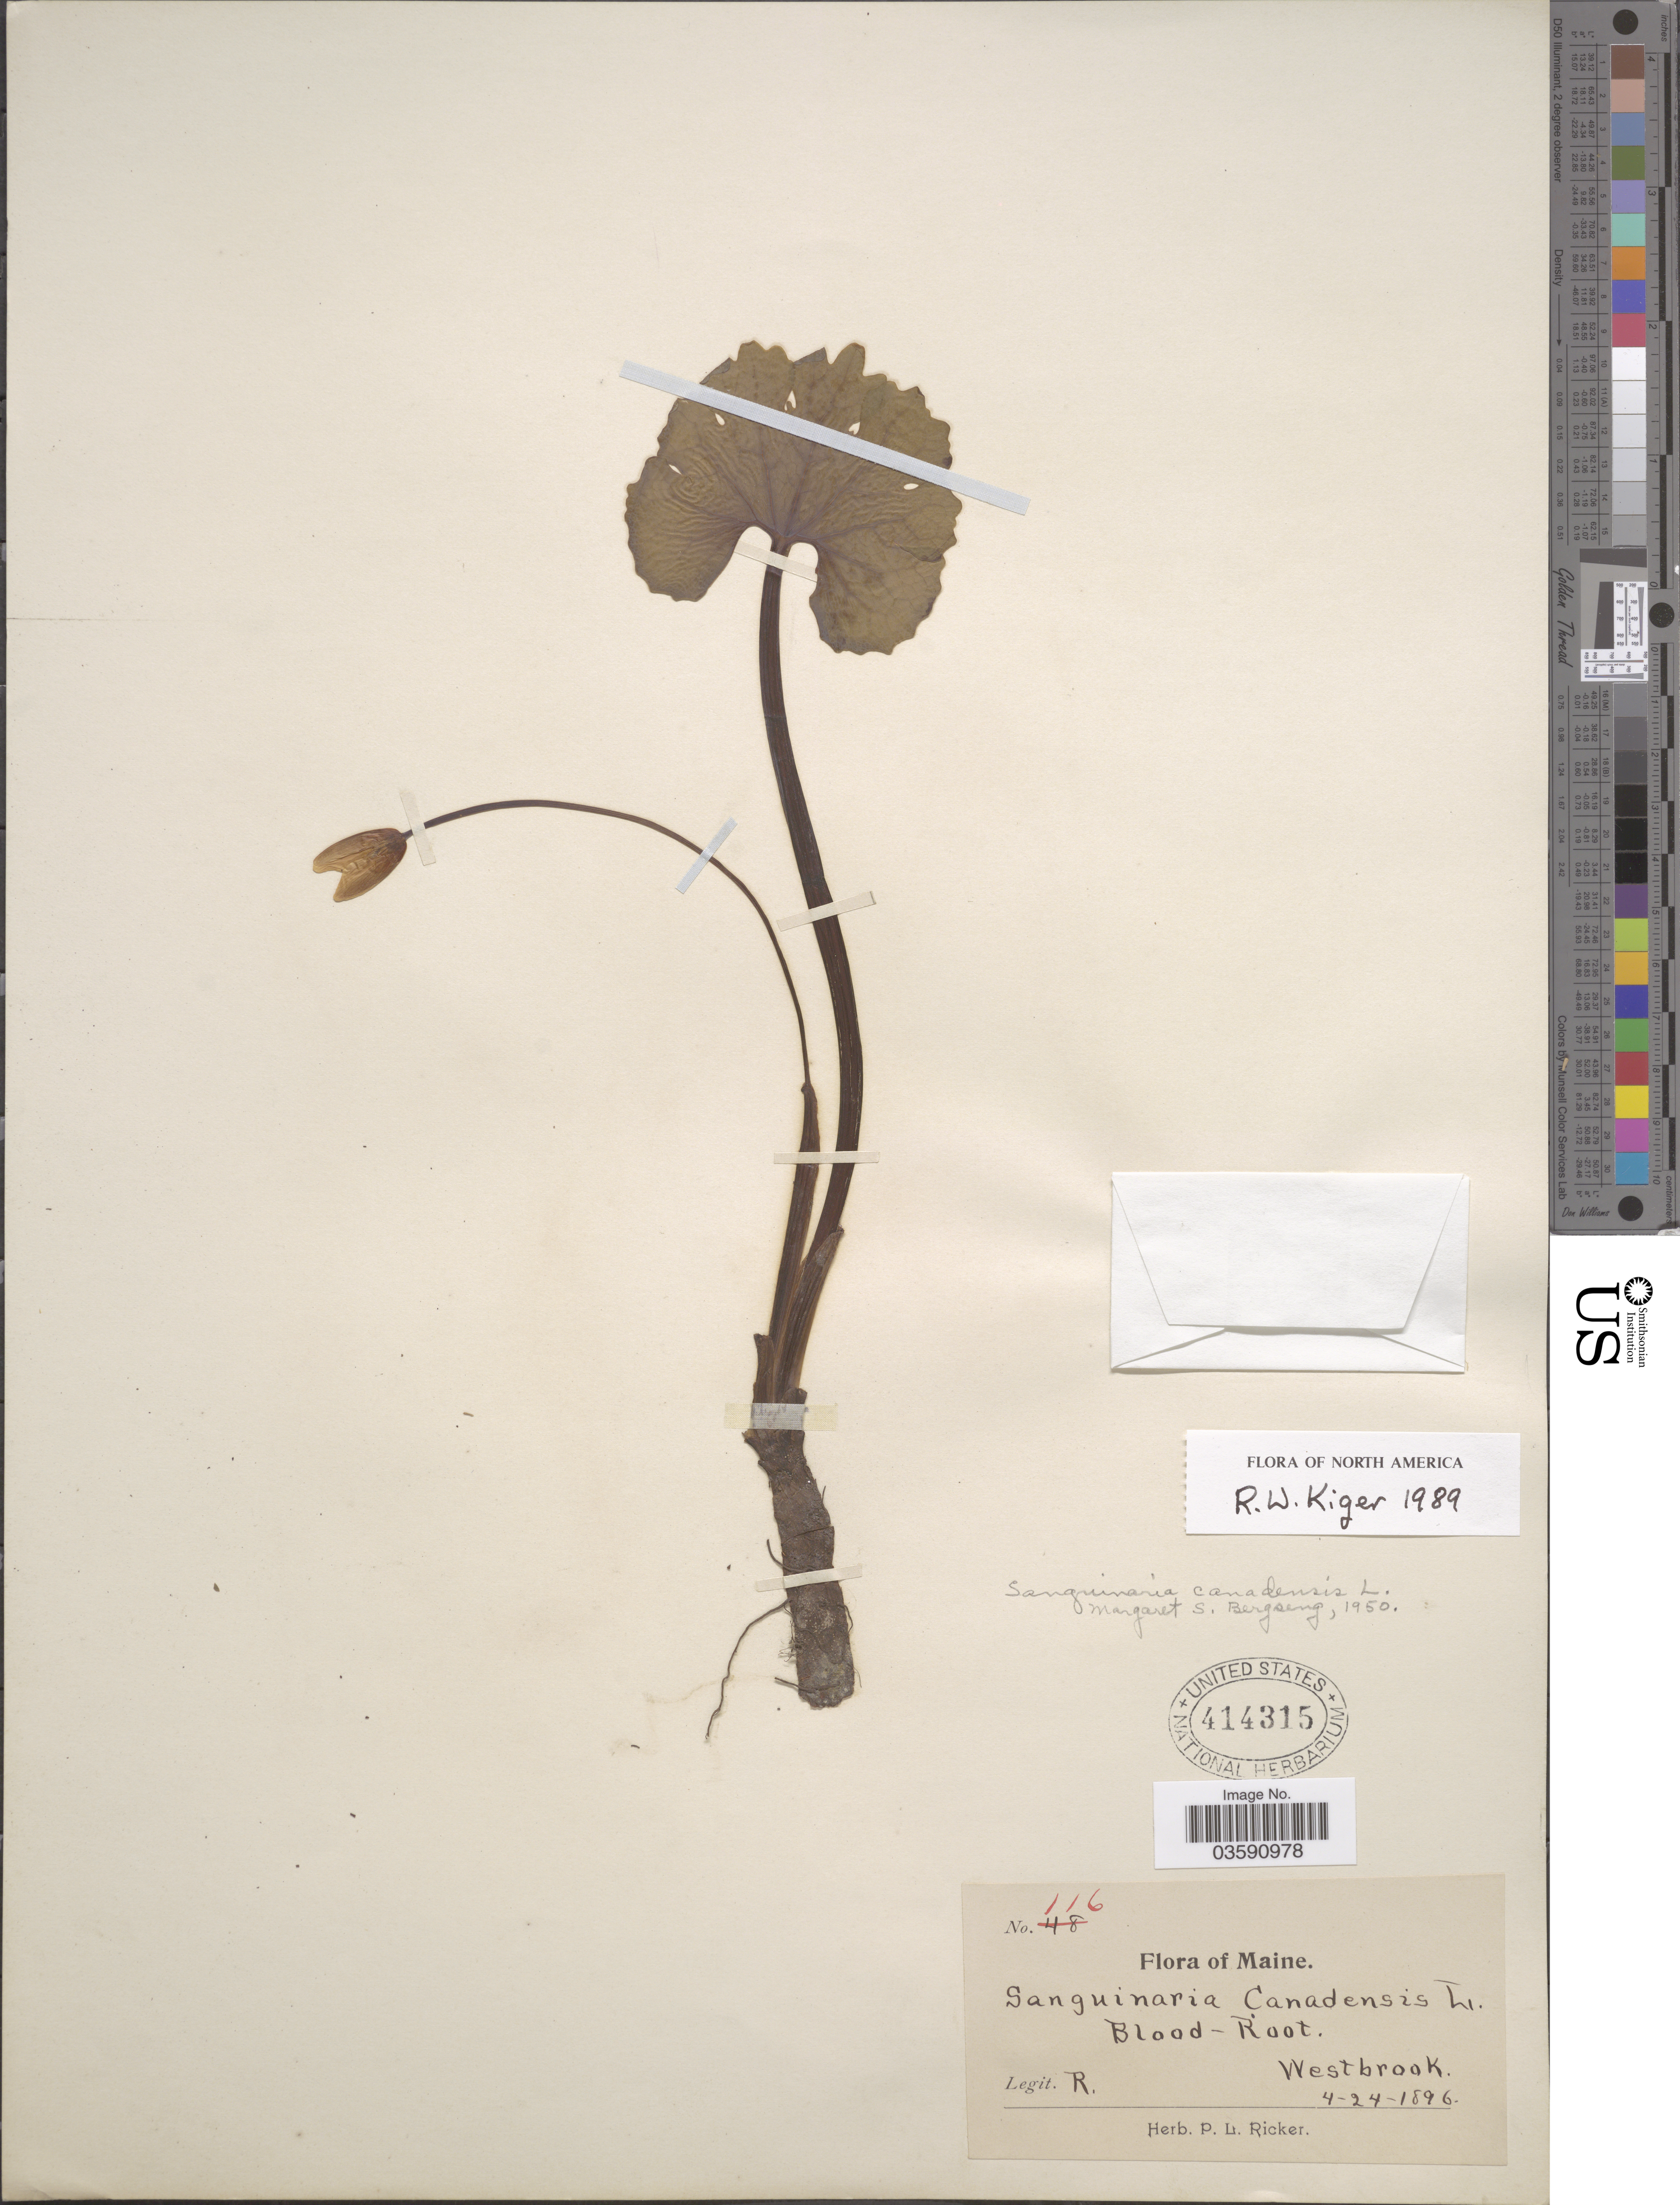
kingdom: Plantae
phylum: Tracheophyta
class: Magnoliopsida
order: Ranunculales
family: Papaveraceae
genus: Sanguinaria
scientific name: Sanguinaria canadensis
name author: L.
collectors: P. Ricker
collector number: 116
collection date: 1896-04-24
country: United States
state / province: Maine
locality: Westbrook.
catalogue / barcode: US 414315